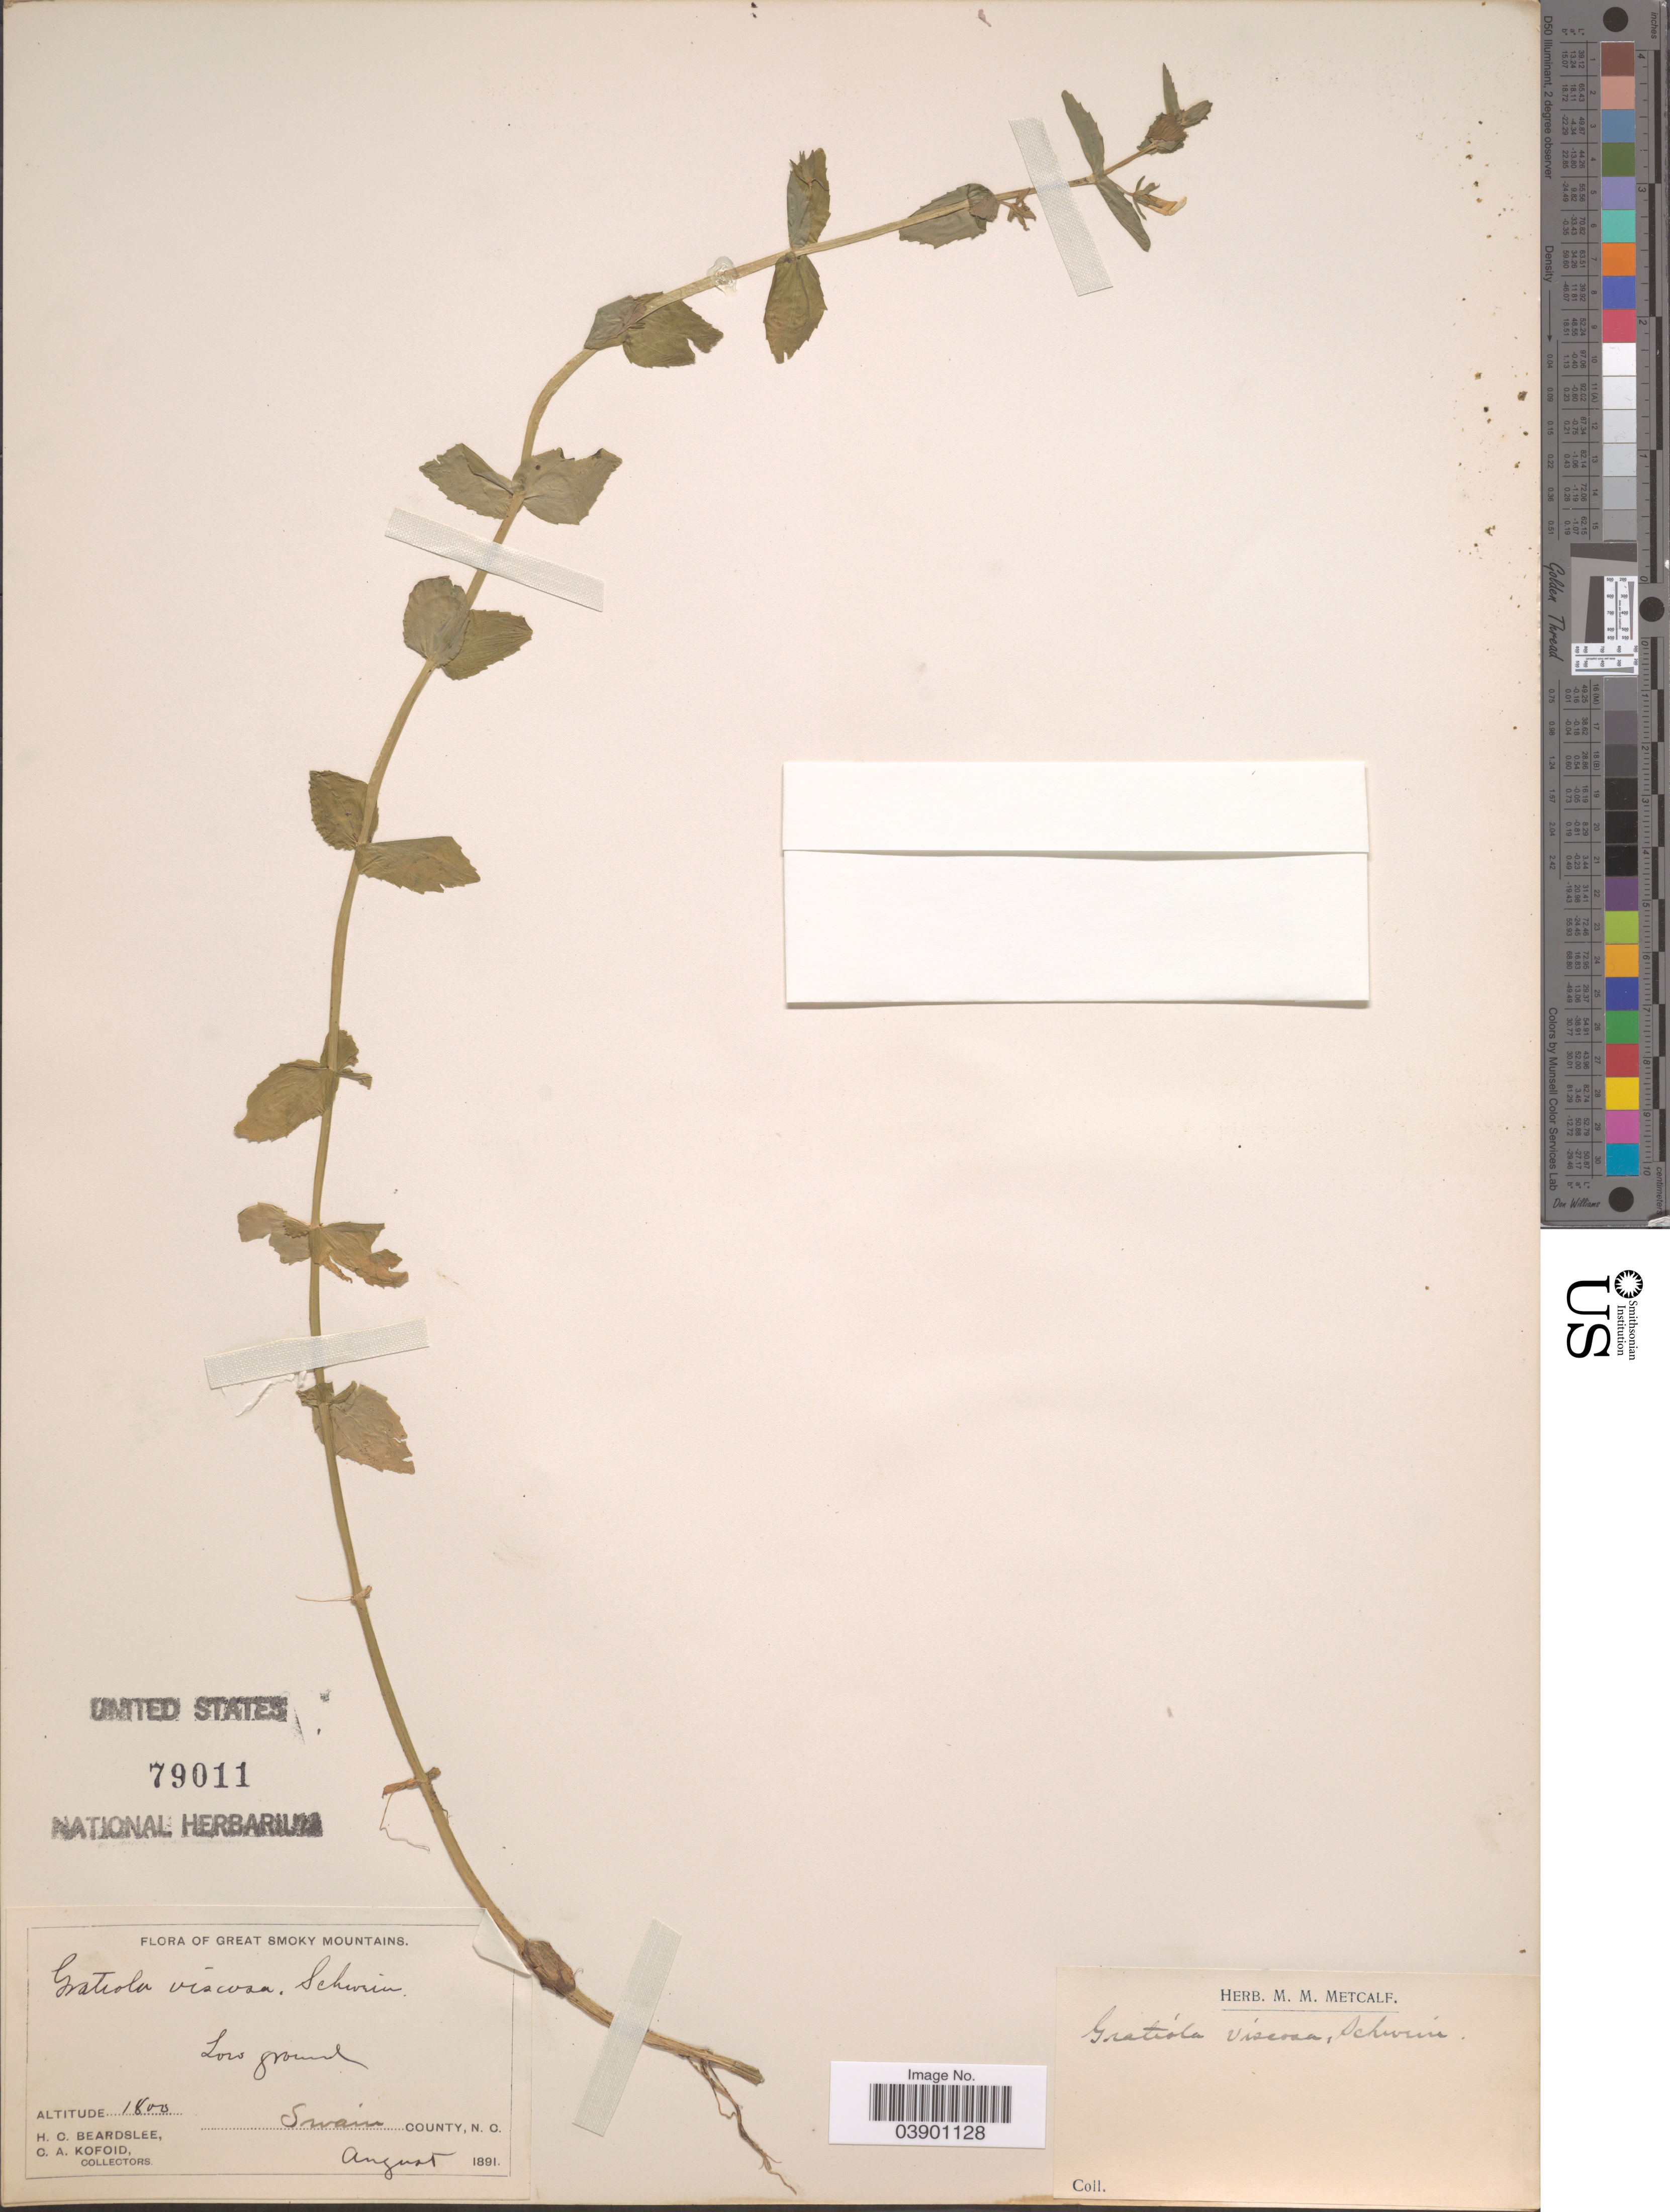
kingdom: Plantae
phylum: Tracheophyta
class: Magnoliopsida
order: Lamiales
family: Plantaginaceae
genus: Gratiola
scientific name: Gratiola sp.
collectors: H. Beardslee & C. Kofoid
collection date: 1891-08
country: United States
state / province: North Carolina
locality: Great Smoky Mountains. Swain County.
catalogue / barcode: US 79011